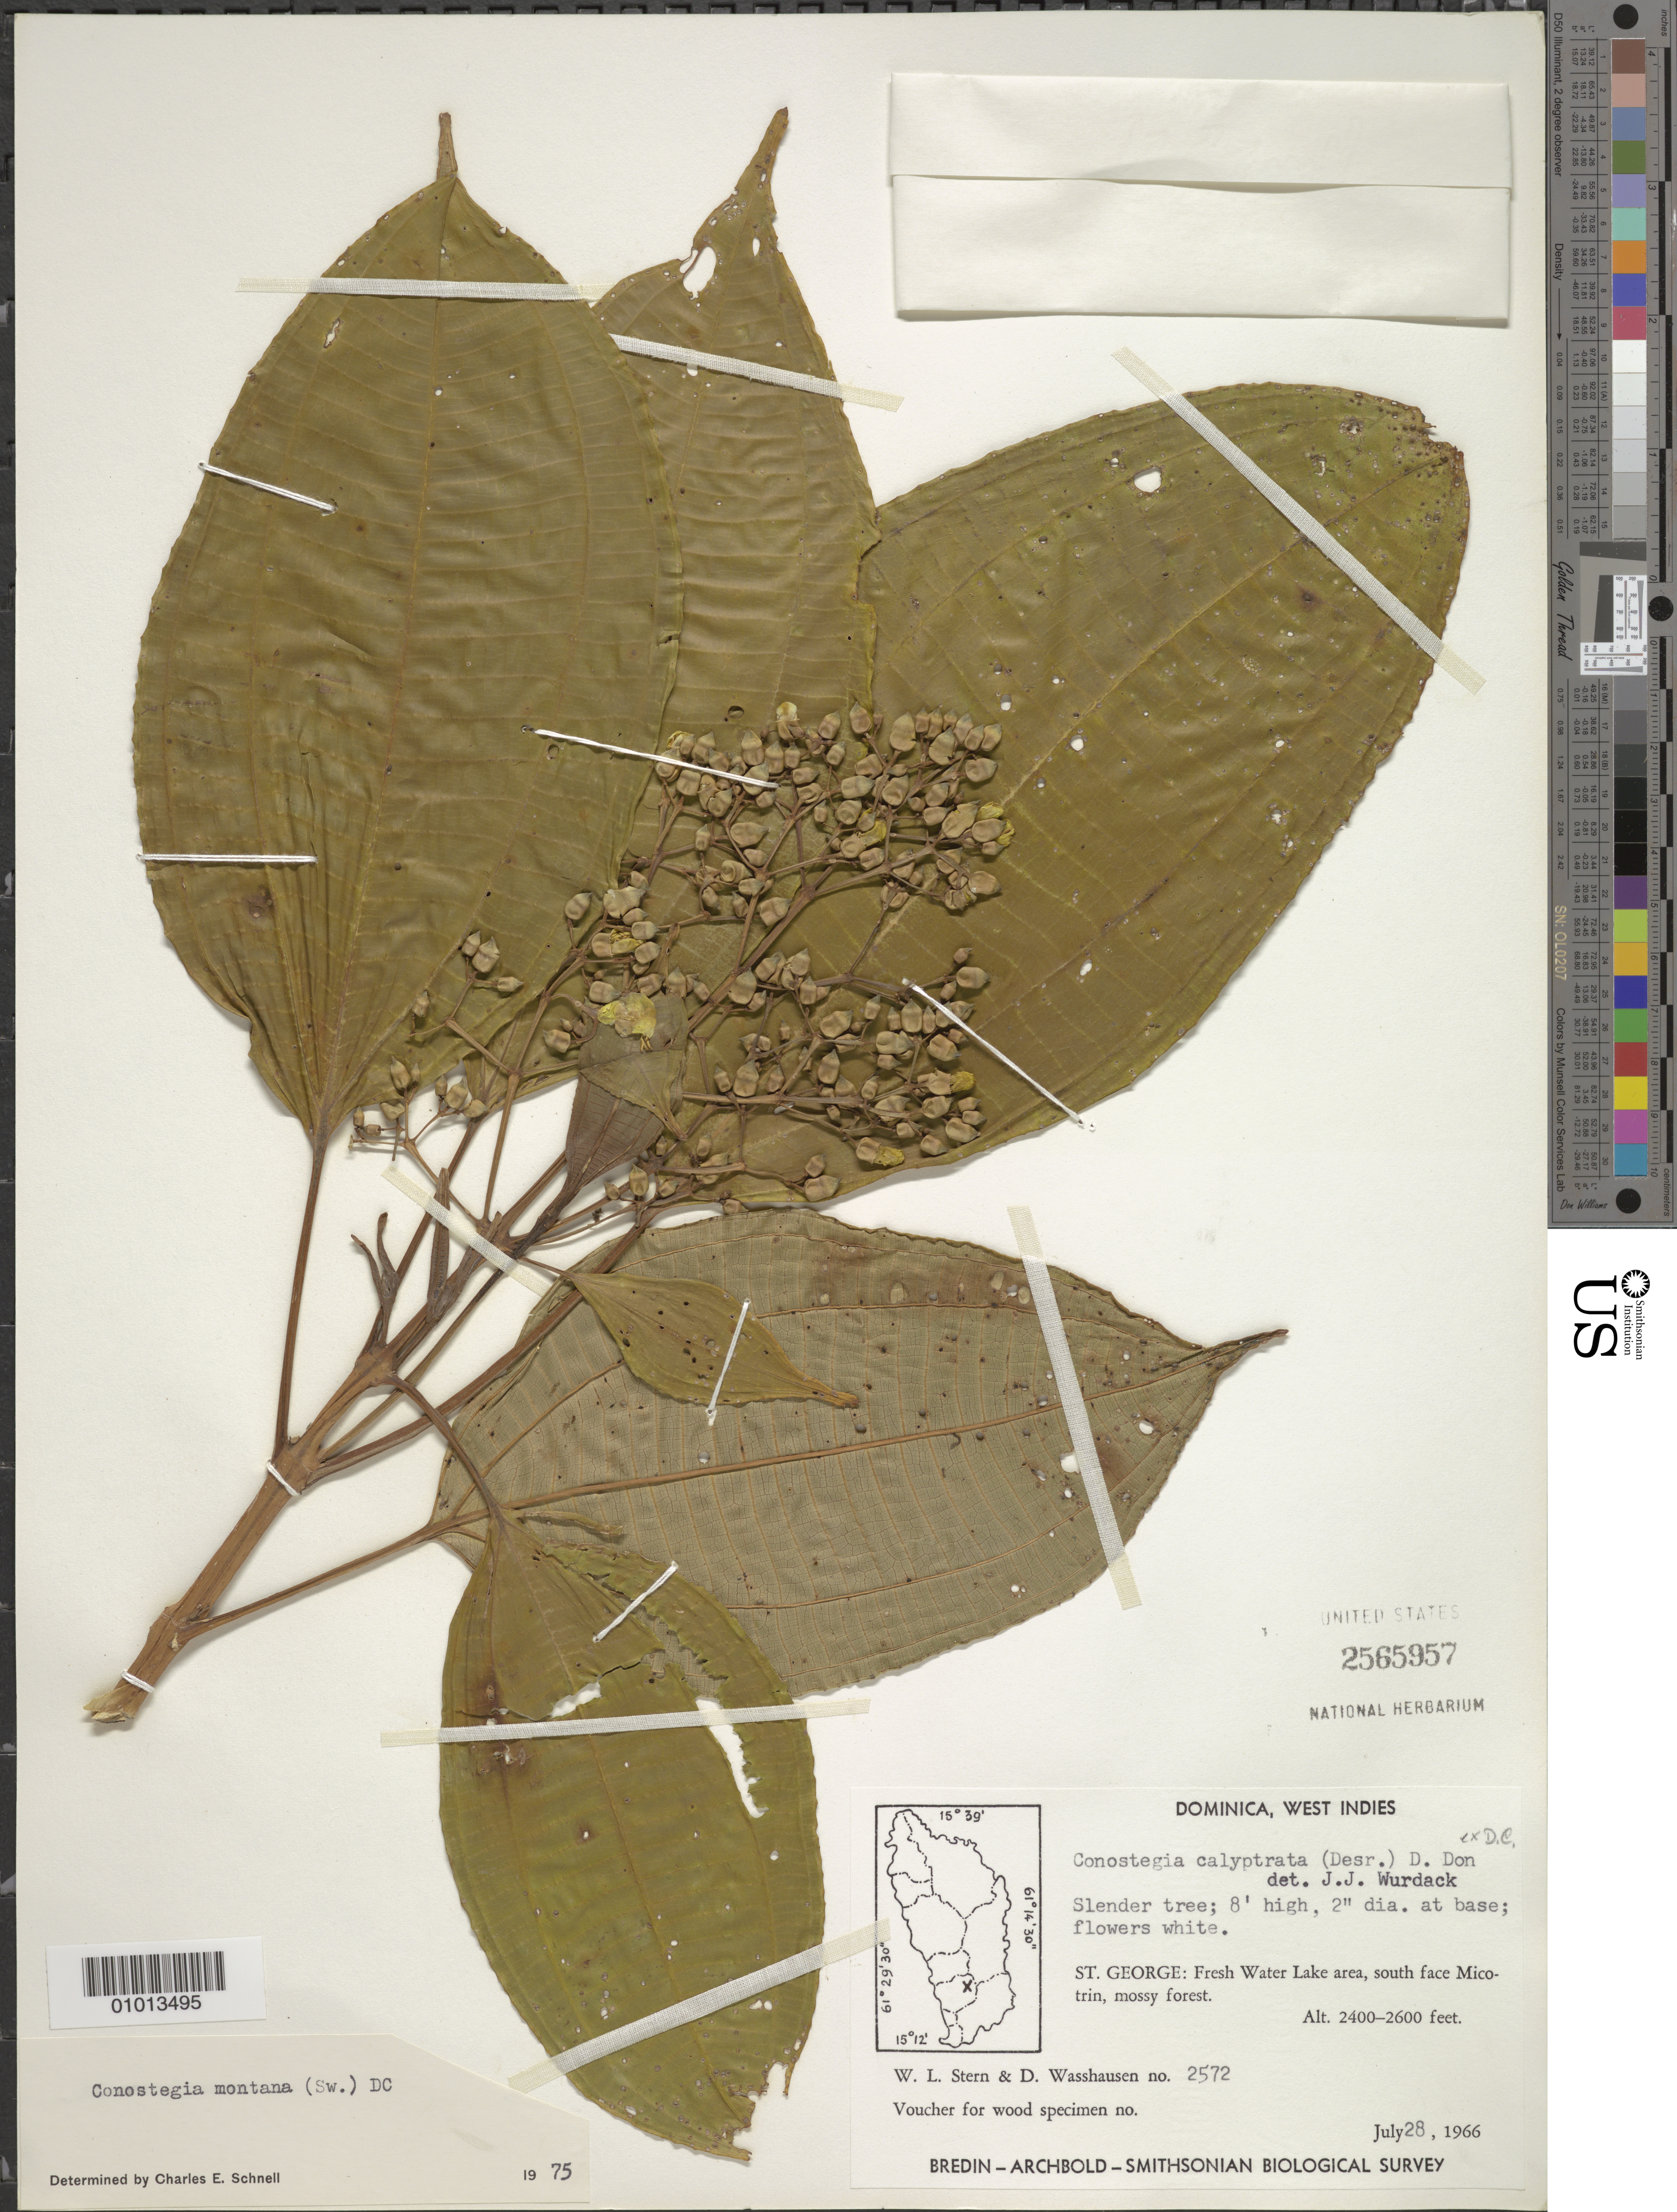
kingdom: Plantae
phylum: Tracheophyta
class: Magnoliopsida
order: Myrtales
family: Melastomataceae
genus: Conostegia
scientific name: Conostegia montana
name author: (Sw.) D. Don ex DC.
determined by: Schnell, C. E.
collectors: W. L. Stern & D. C. Wasshausen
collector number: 2572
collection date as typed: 28 Jul 1966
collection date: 1966-07-28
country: Dominica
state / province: St. George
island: Dominica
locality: Fresh Water Lake area, south face Micotrin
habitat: Mossy forest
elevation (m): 732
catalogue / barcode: US 2565957